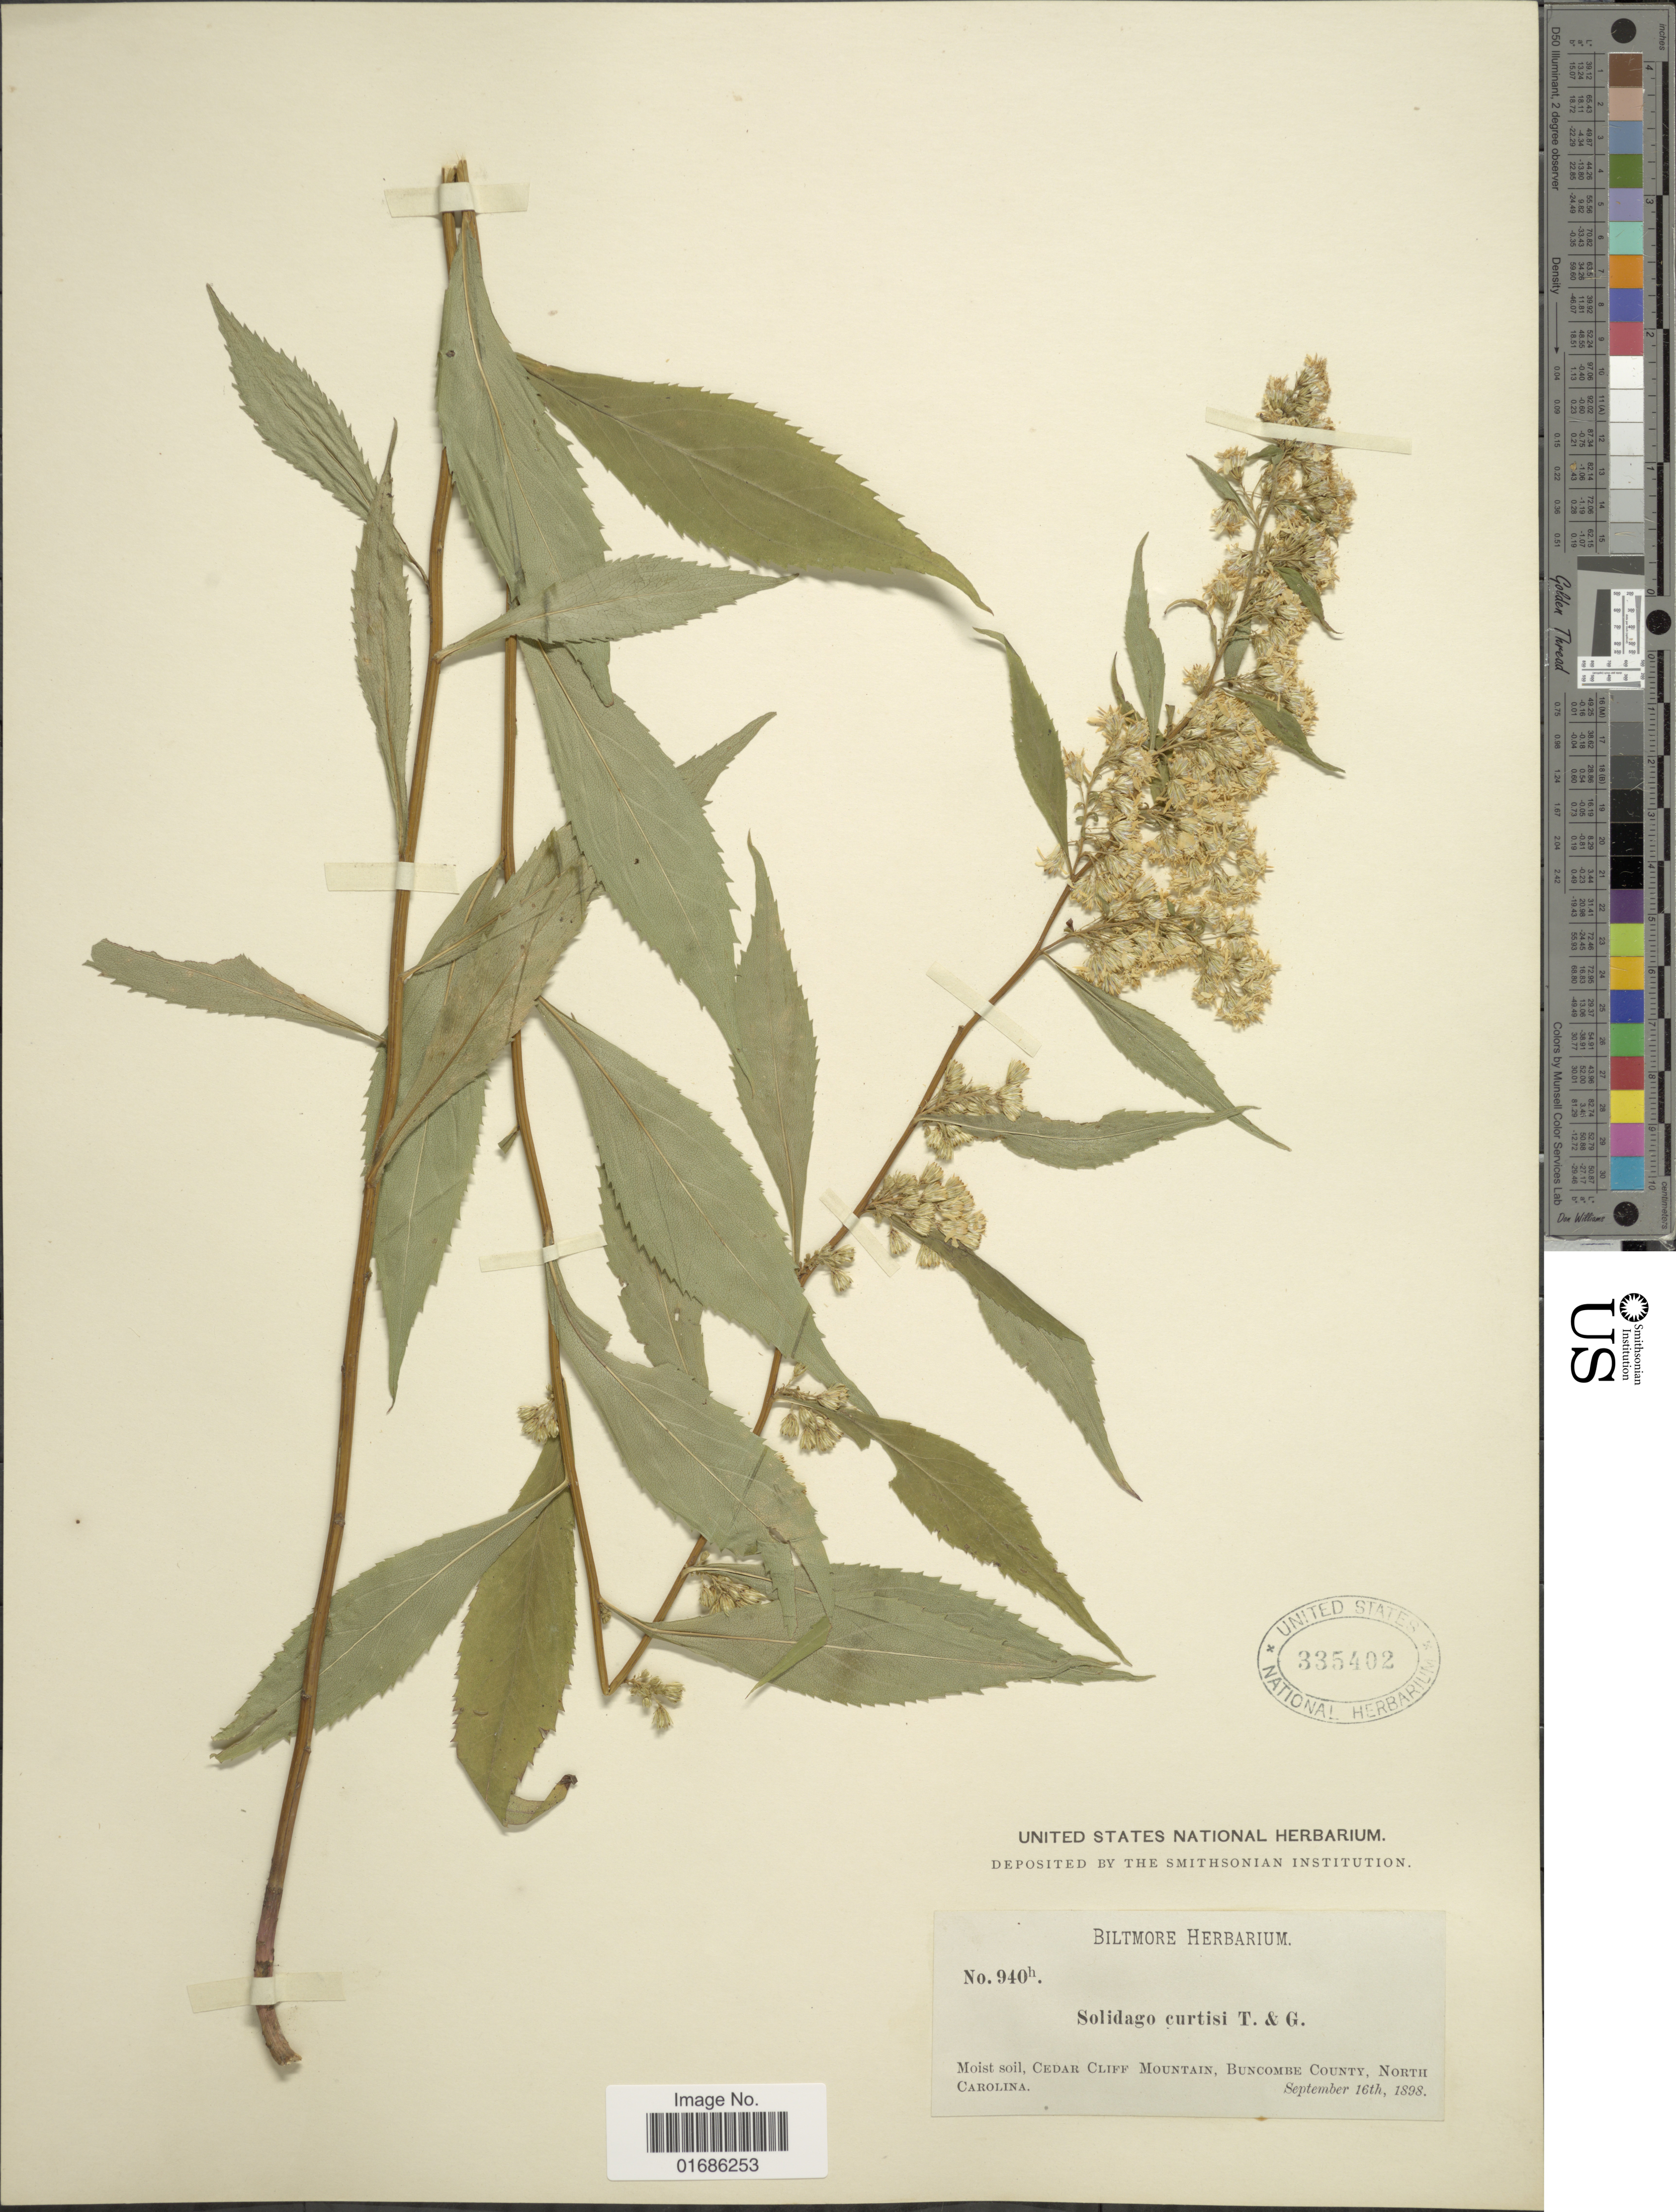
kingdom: Plantae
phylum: Tracheophyta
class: Magnoliopsida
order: Asterales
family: Asteraceae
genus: Solidago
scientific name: Solidago curtisii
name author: Torr. & A. Gray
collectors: ex herb. Biltmore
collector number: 940h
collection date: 1893-09-16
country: United States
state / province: North Carolina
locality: Moist soil, Cedar Cliff Mountain, Buncombe County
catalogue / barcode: US 335402